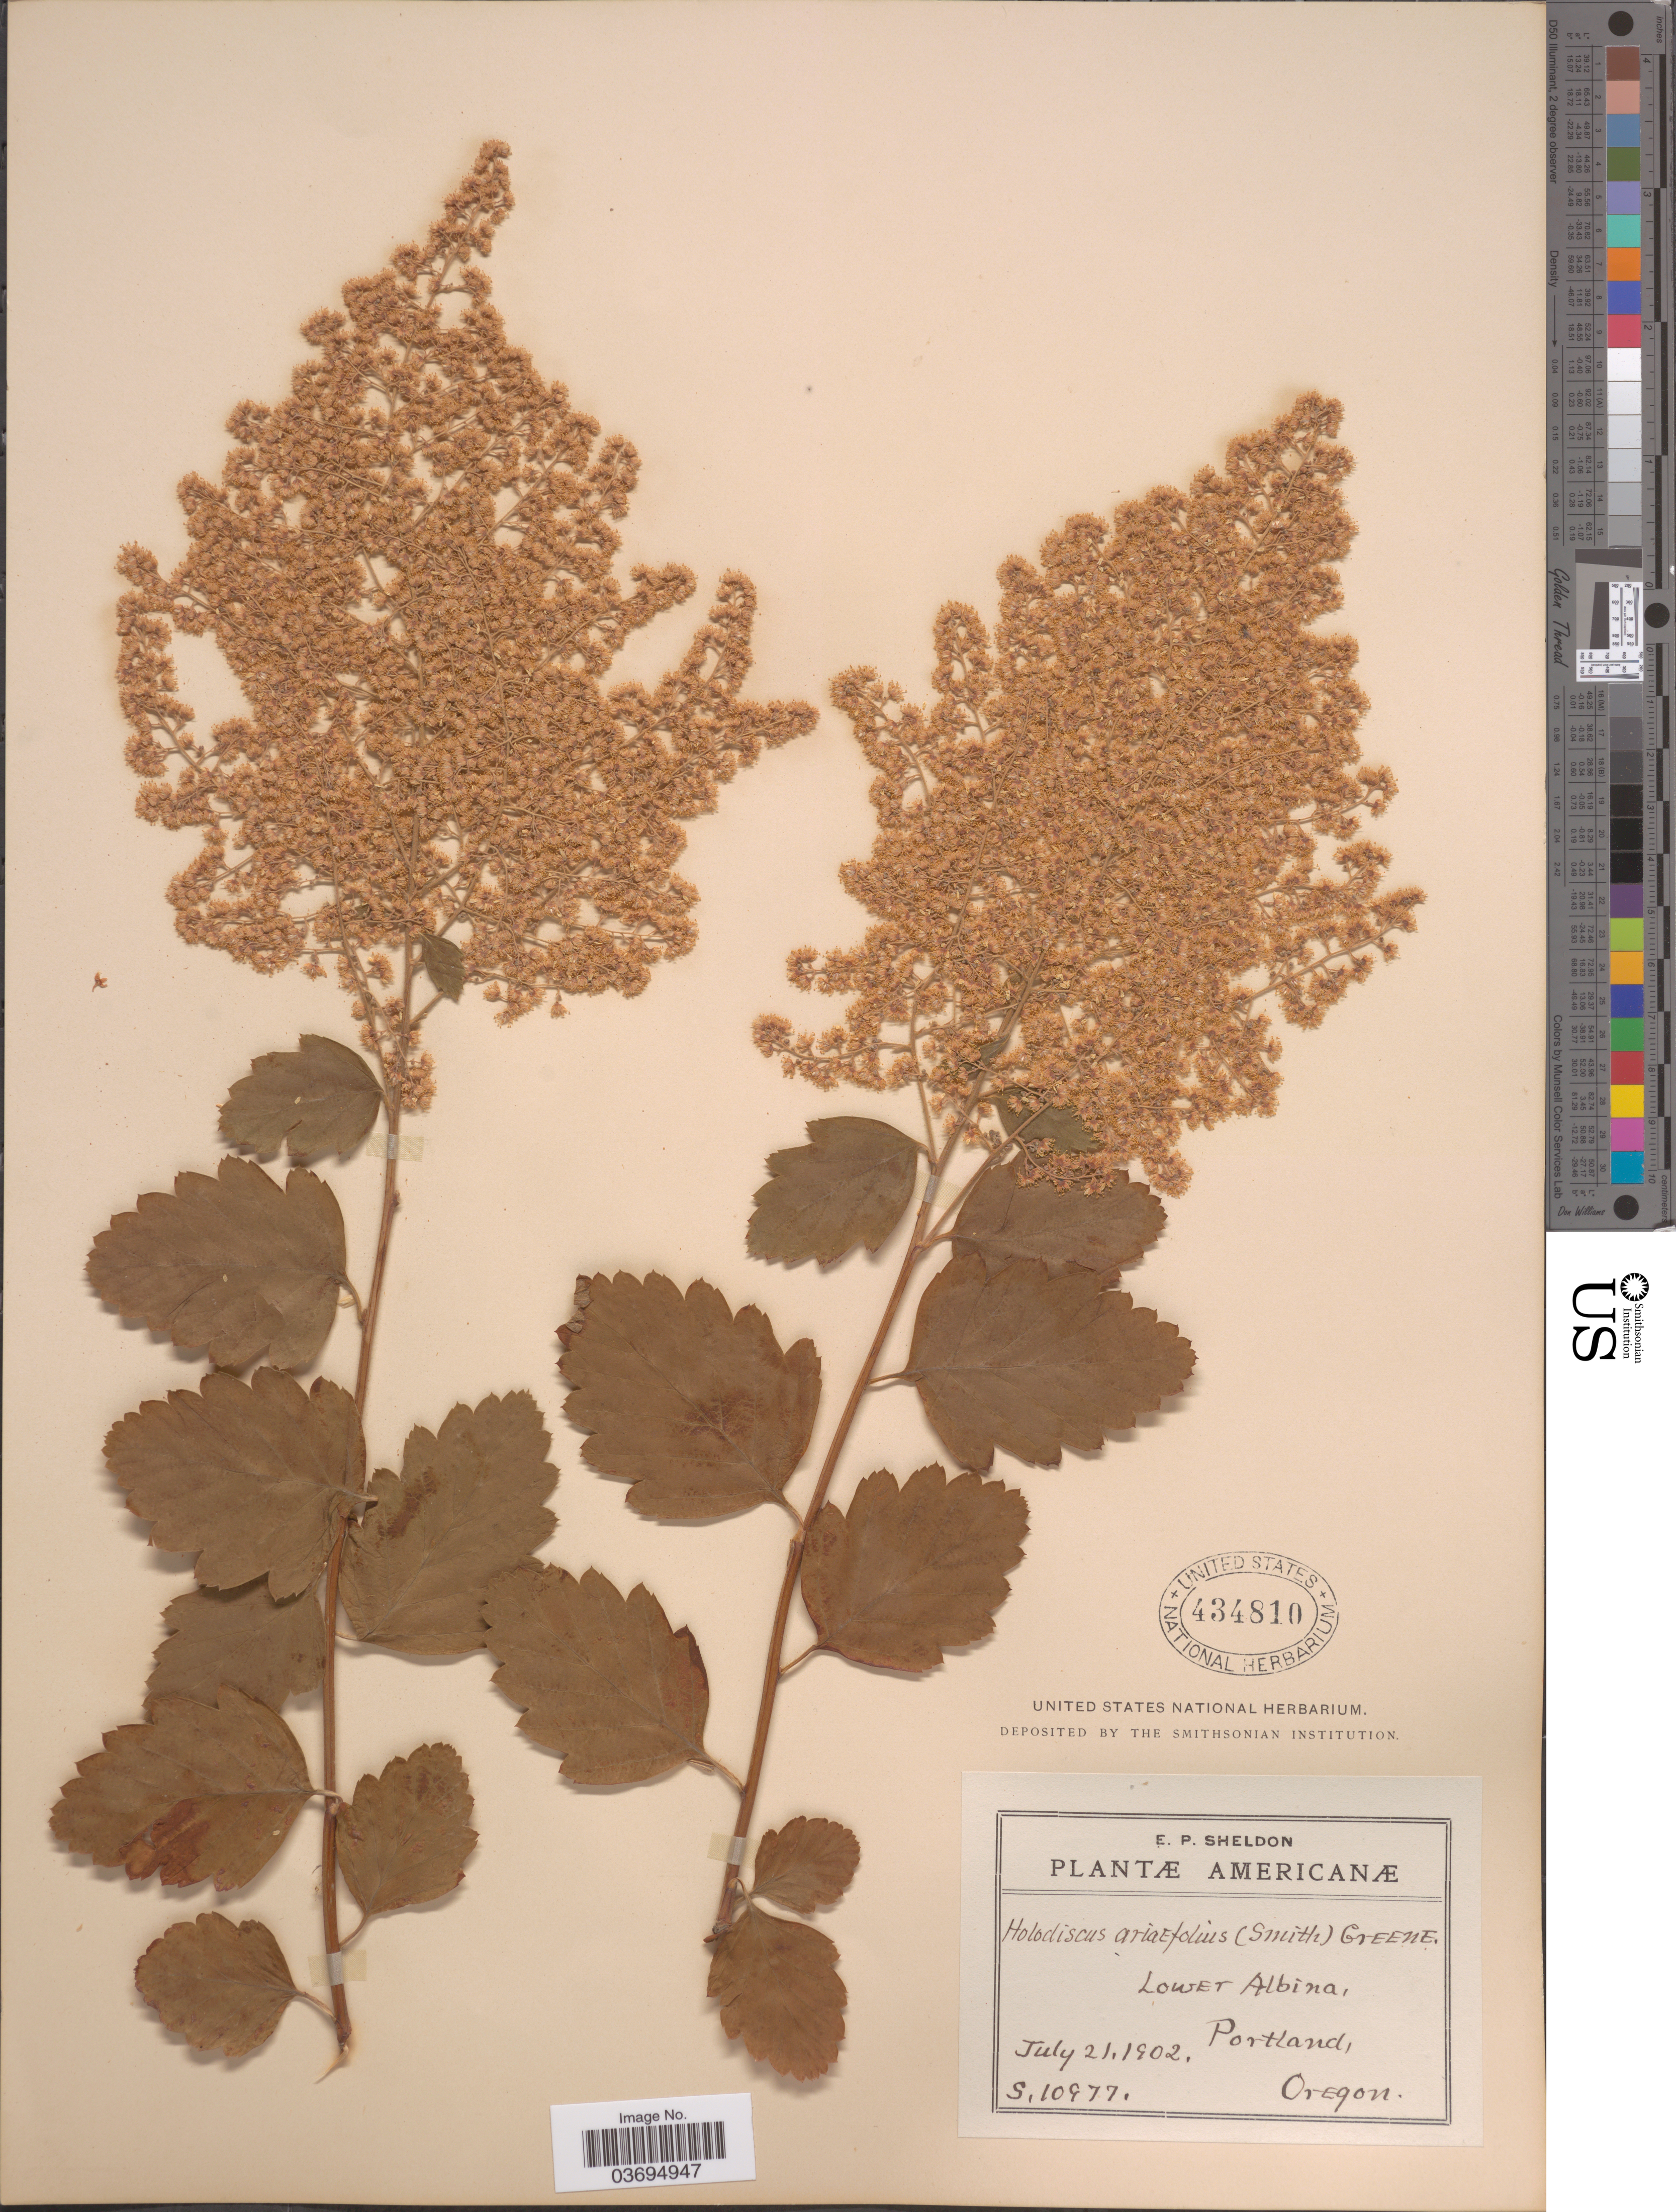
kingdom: Plantae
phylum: Tracheophyta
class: Magnoliopsida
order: Rosales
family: Rosaceae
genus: Holodiscus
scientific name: Holodiscus discolor var. discolor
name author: (Pursh) Maxim.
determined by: Strong, Mark T., (BOT), Smithsonian Institution - National Museum of Natural History (UNITED STATES)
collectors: E. P. Sheldon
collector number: S.10977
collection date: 1902-07-21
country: United States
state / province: Oregon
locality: Lower Albina, Portland.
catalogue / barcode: US 434810